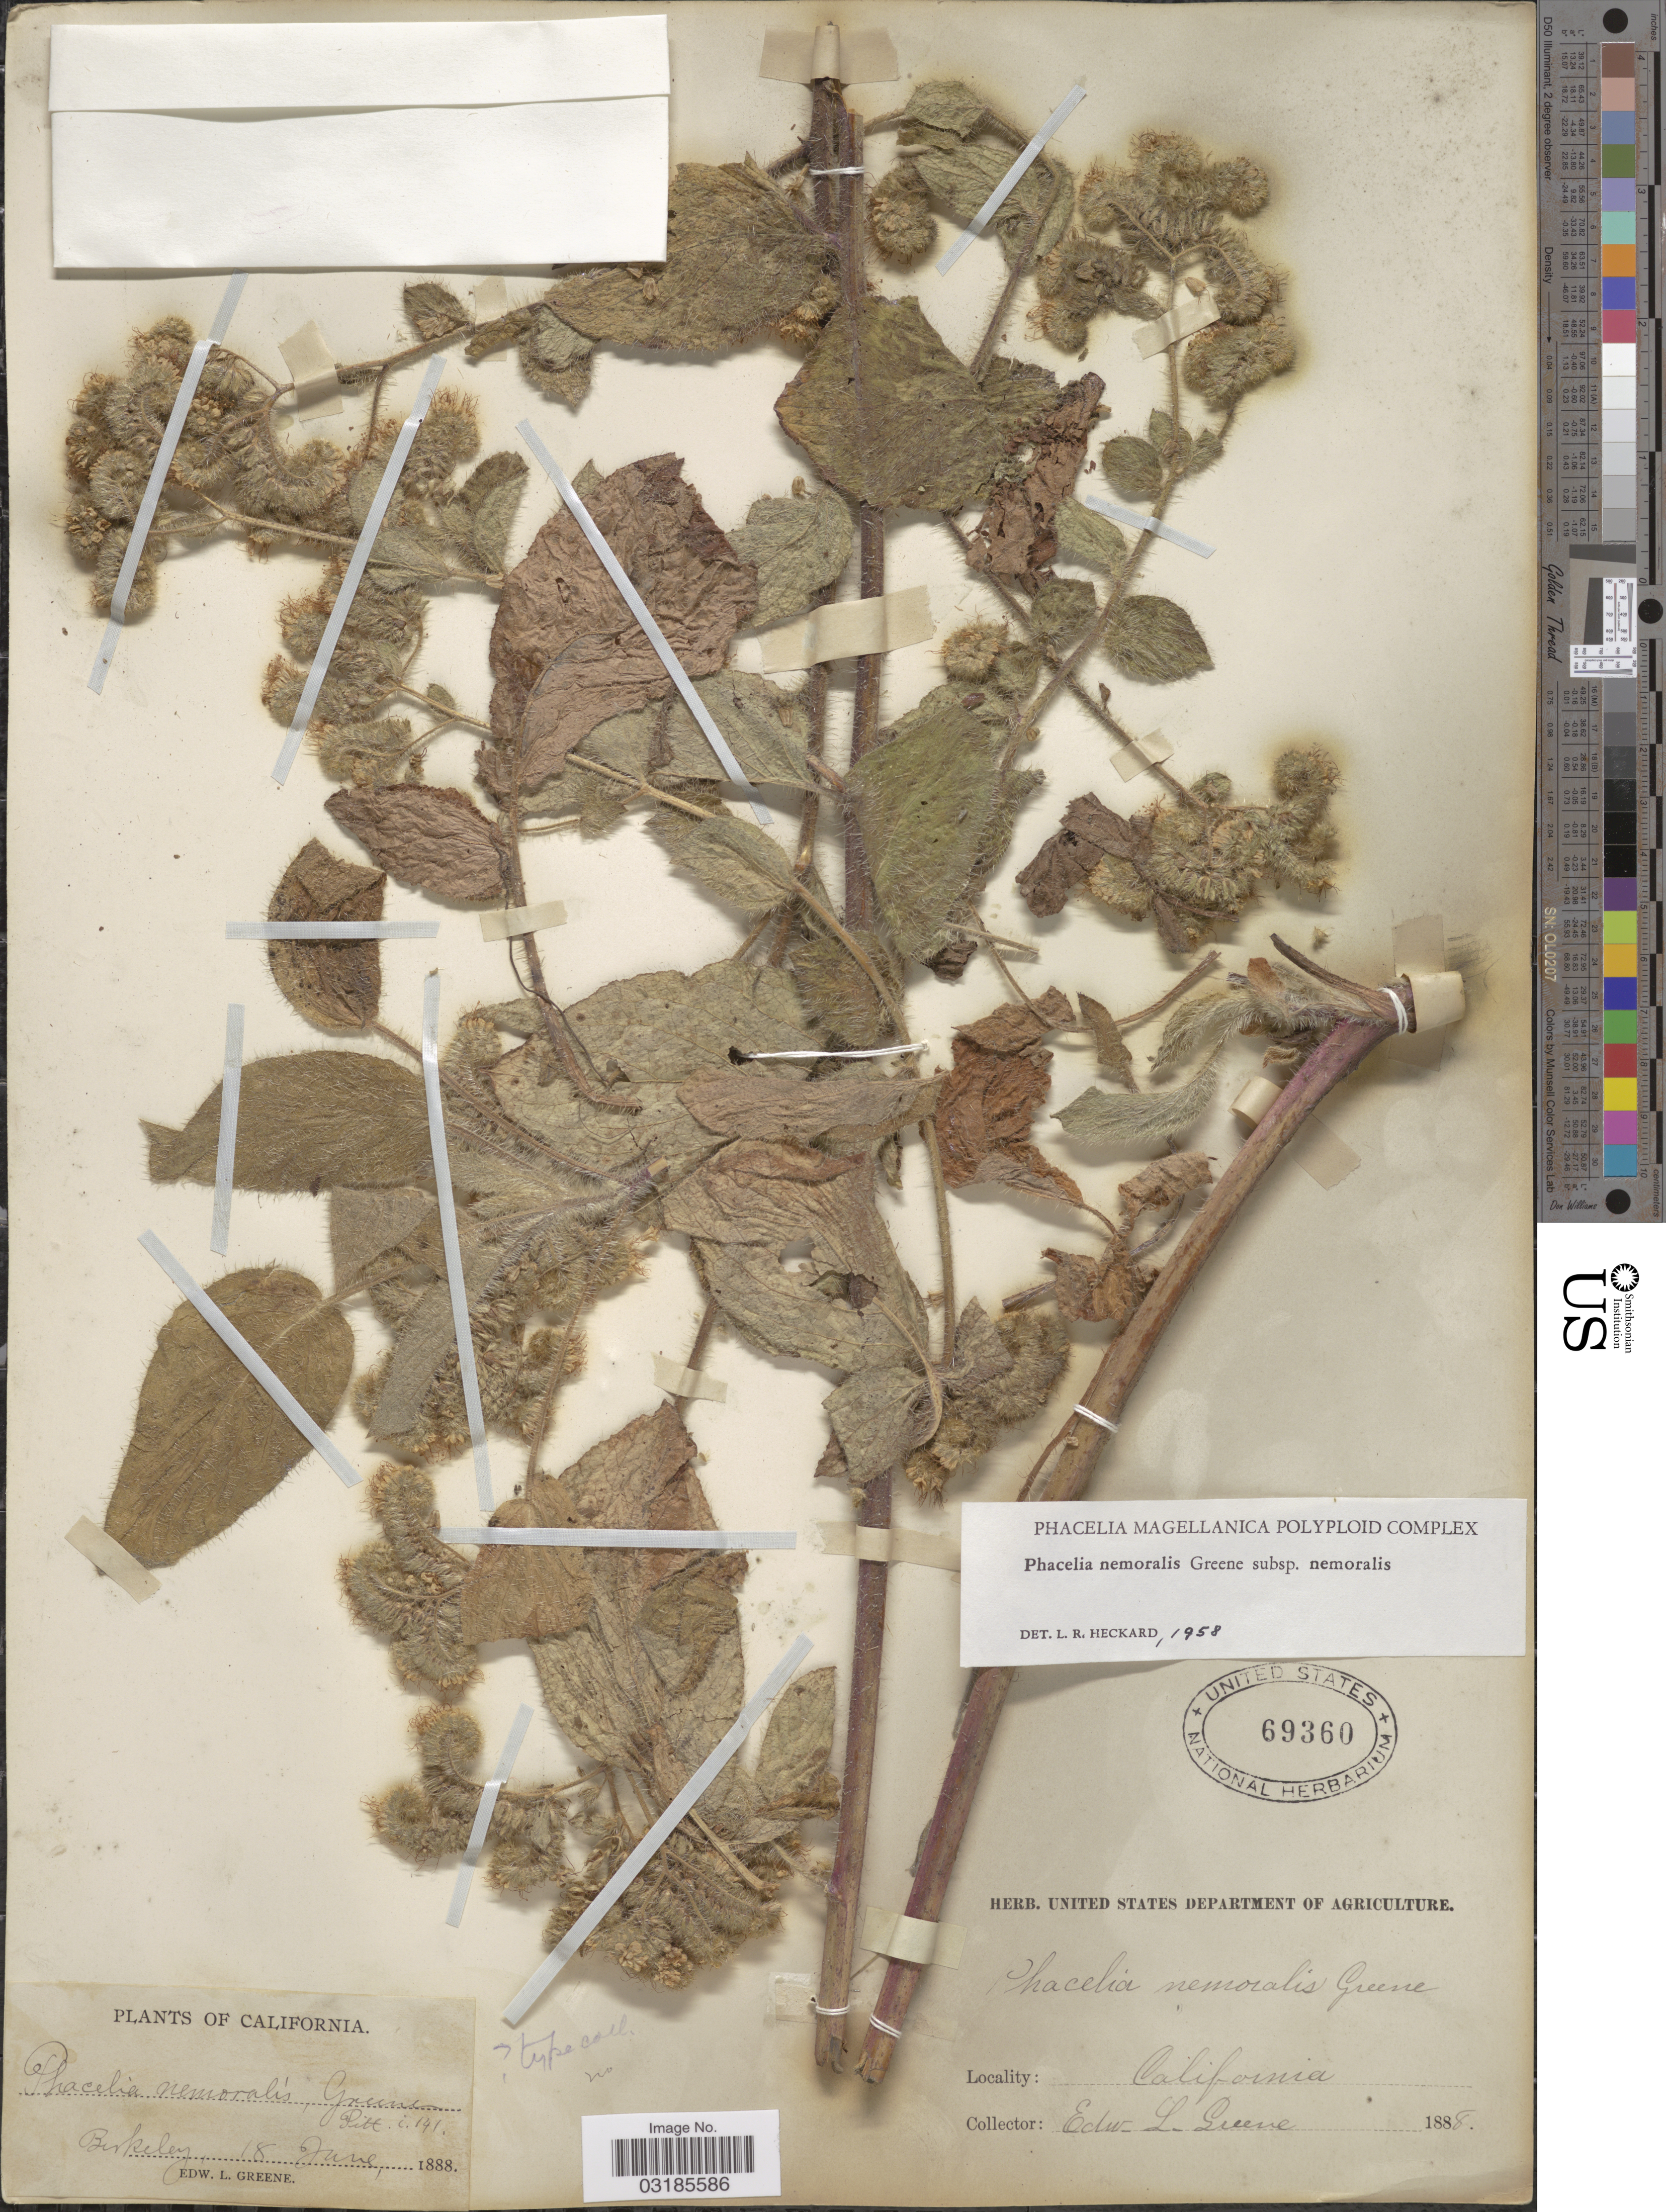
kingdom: Plantae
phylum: Tracheophyta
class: Magnoliopsida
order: Boraginales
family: Hydrophyllaceae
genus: Phacelia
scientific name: Phacelia nemoralis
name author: S.W. Greene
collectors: E. L. Greene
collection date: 1888-06-18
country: United States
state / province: California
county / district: Alameda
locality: Berkeley.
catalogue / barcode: US 69360